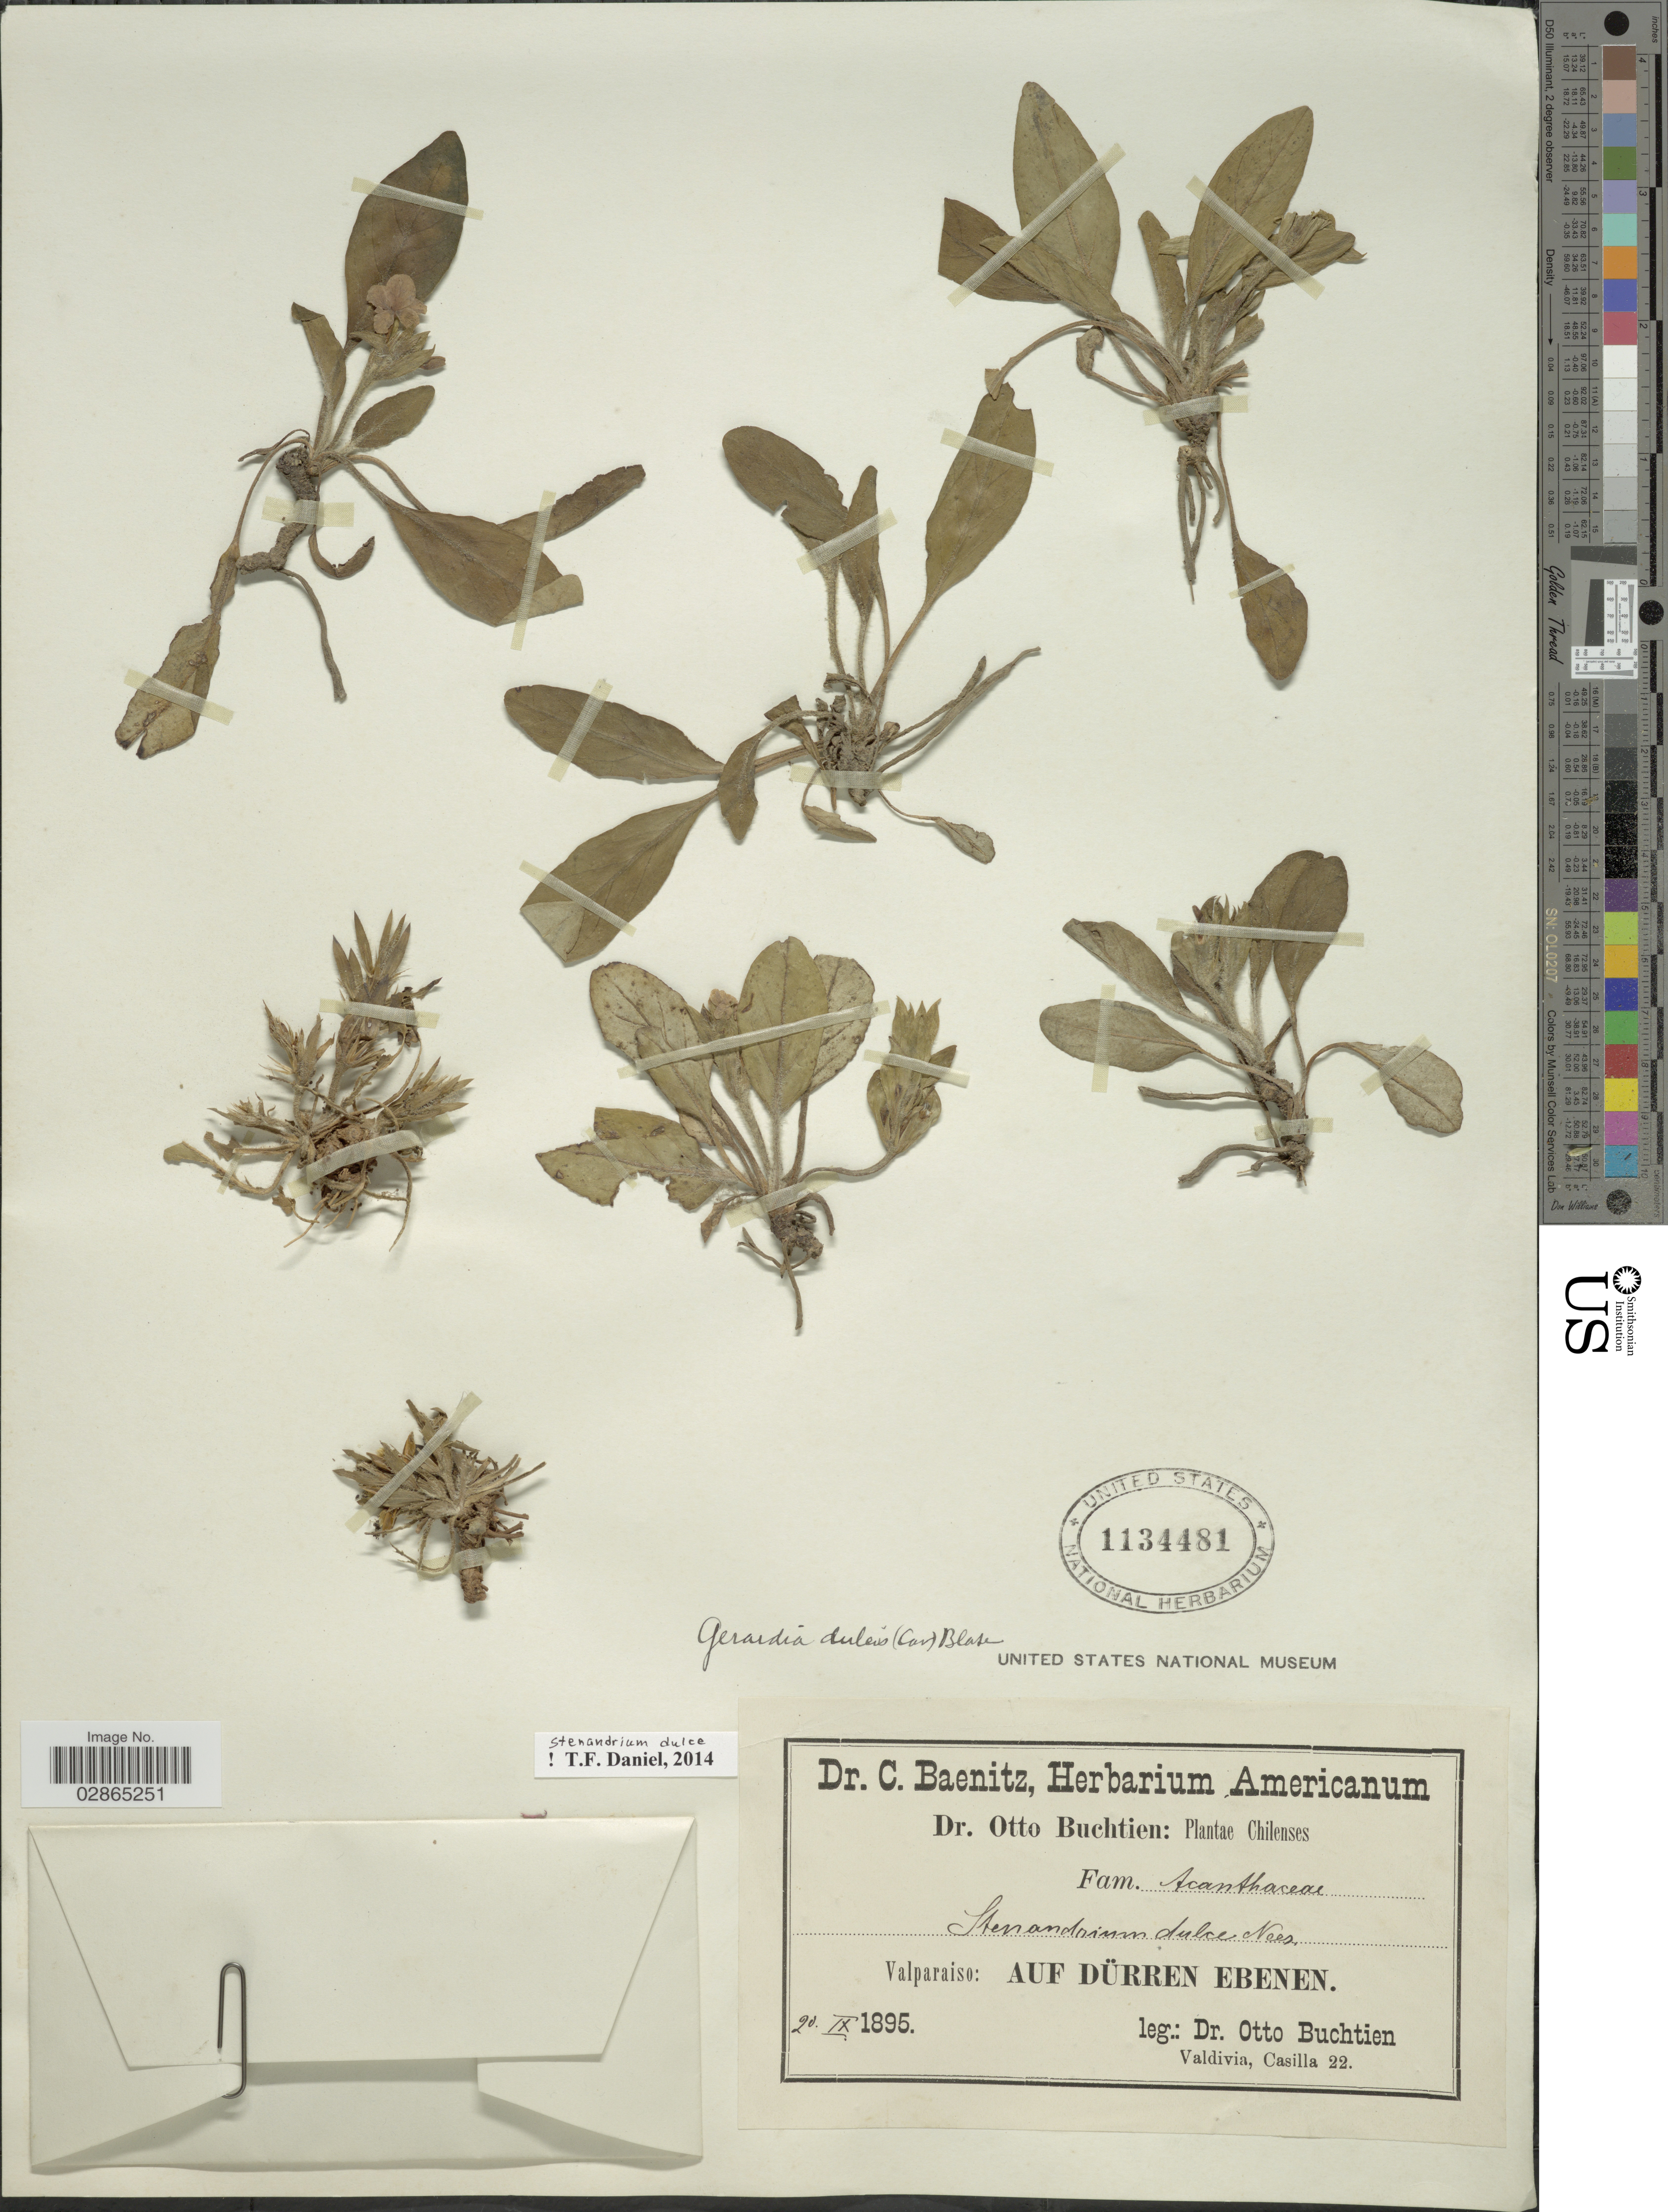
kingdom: Plantae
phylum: Tracheophyta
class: Magnoliopsida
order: Lamiales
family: Acanthaceae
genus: Stenandrium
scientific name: Stenandrium dulce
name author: (Cav.) Nees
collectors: O. Buchtien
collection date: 1895-09-20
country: Chile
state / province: Valparaíso (V)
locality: Auf Dürren Ebenen.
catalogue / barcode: US 1134481